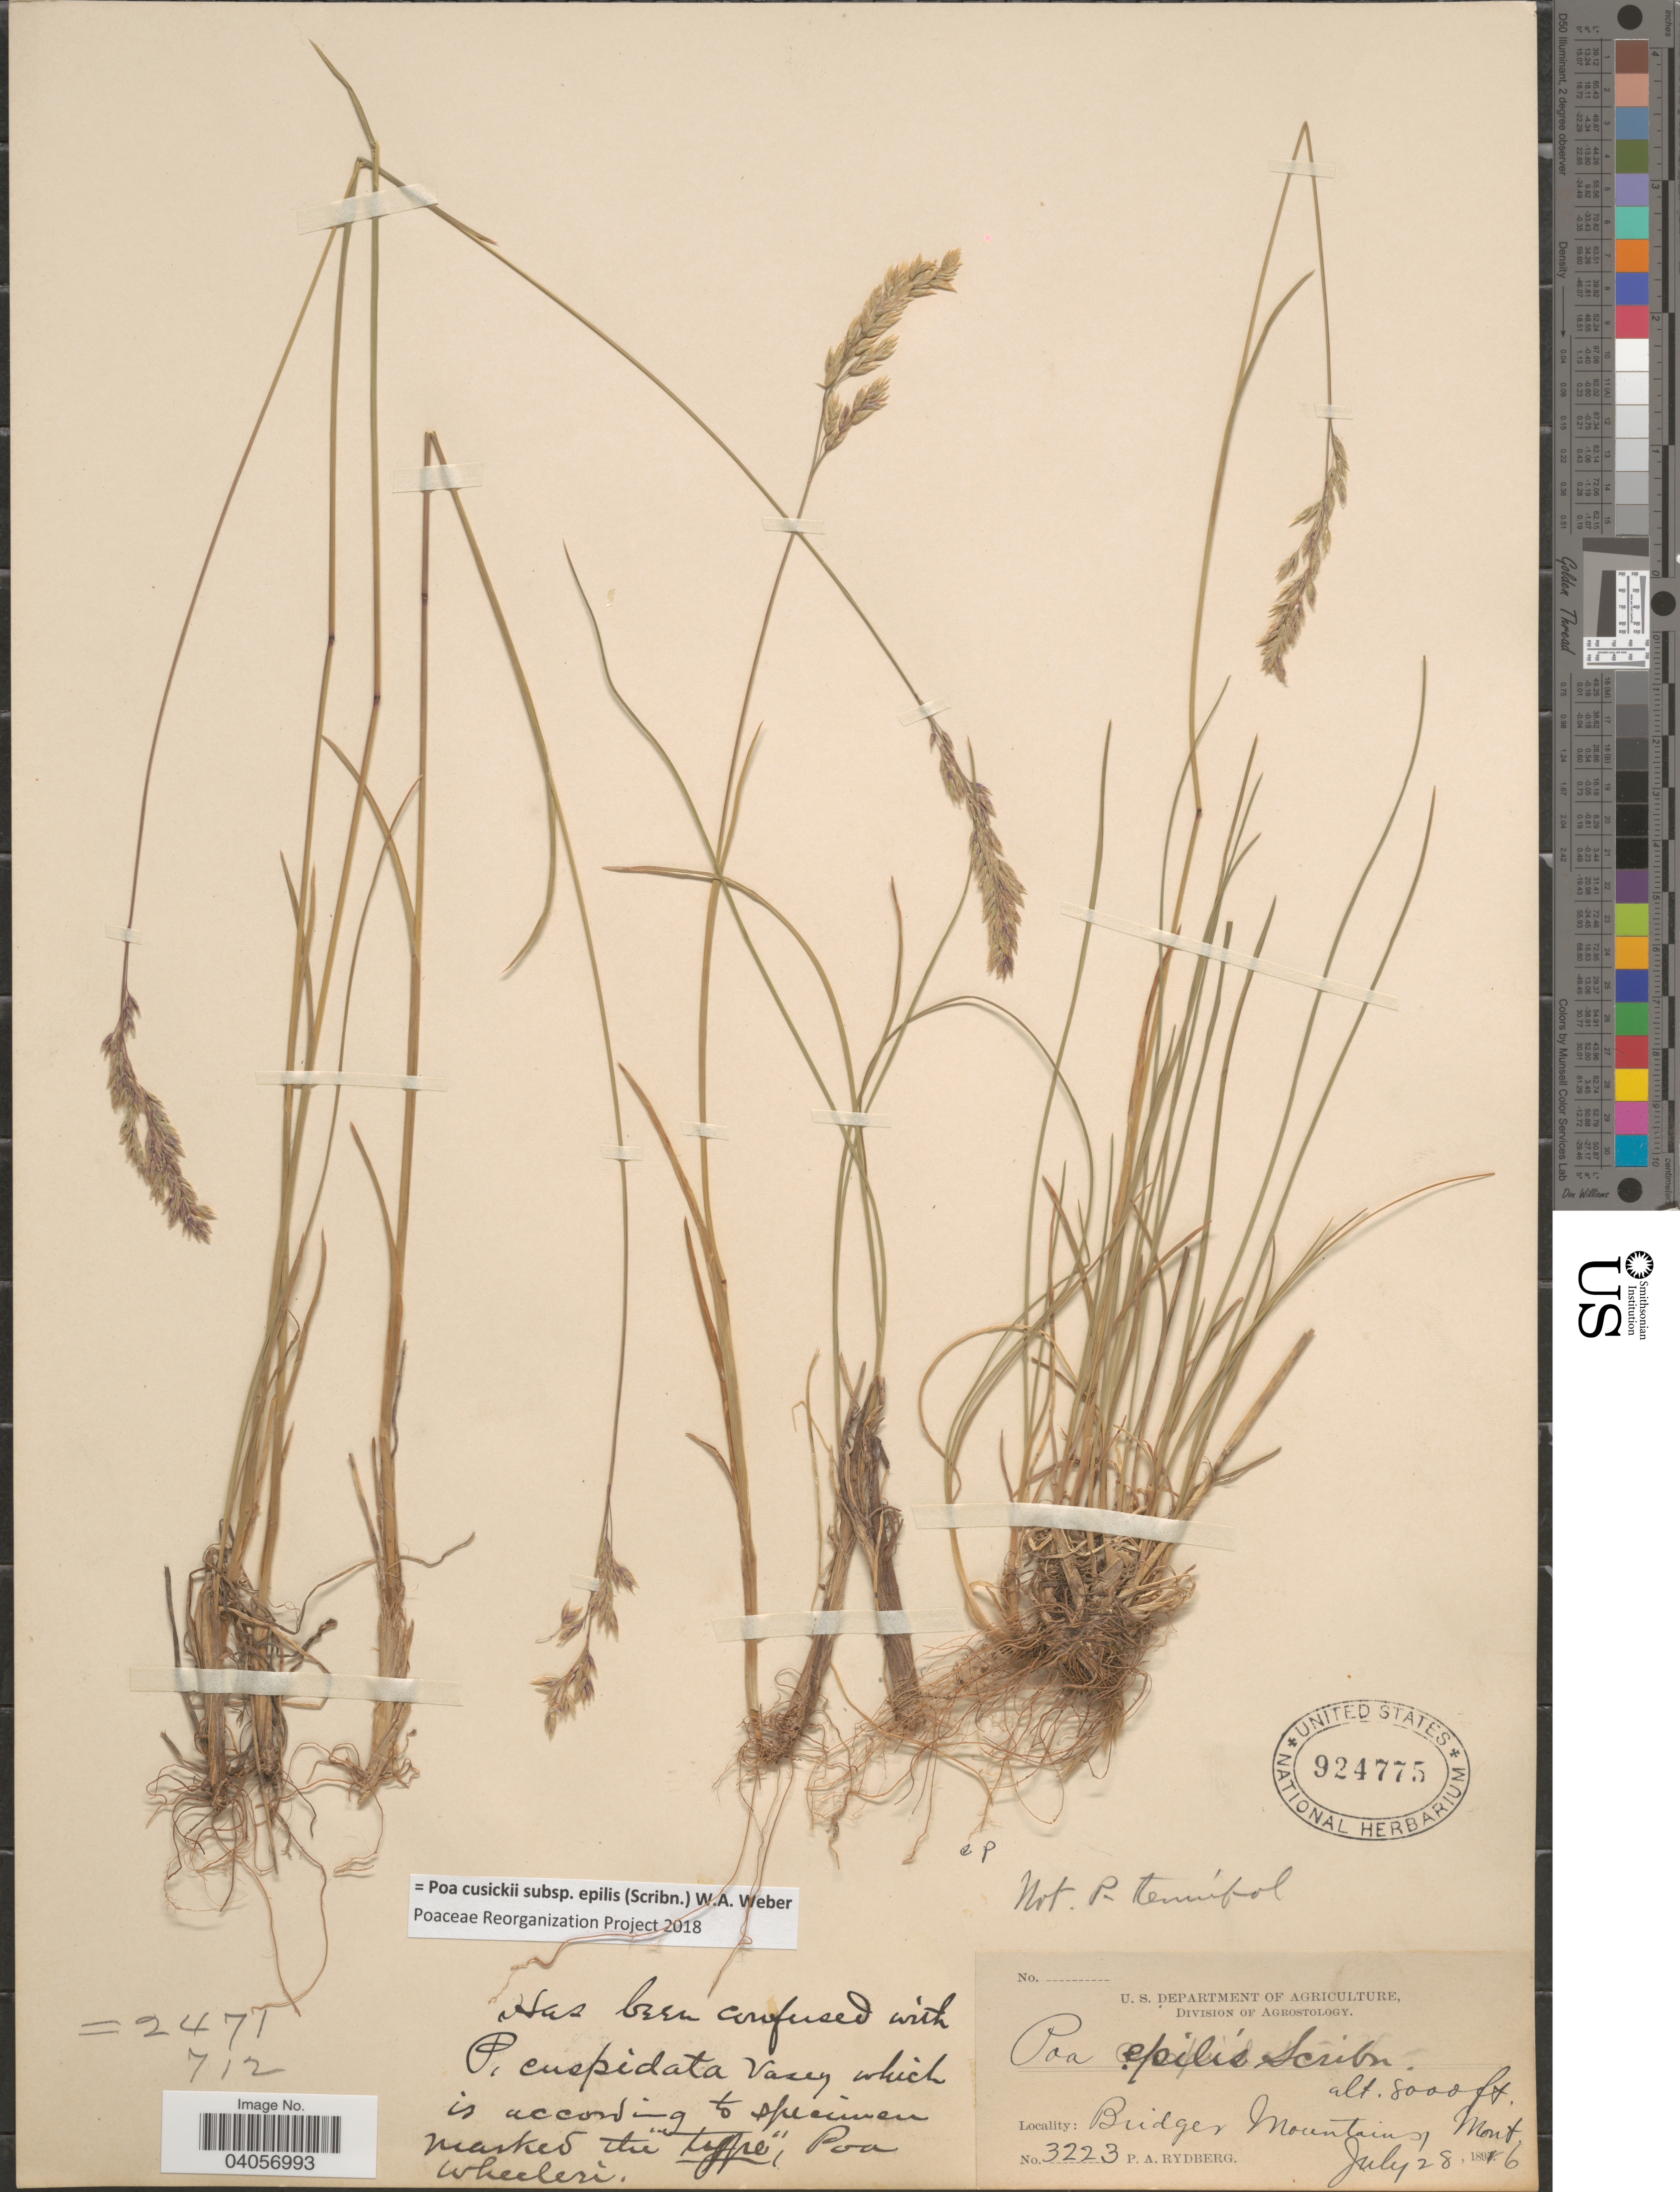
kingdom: Plantae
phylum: Tracheophyta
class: Liliopsida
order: Poales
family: Poaceae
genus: Poa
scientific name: Poa cusickii subsp. epilis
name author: (Scribn.) W.A. Weber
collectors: P. A. Rydberg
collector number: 3223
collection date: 1896-07-28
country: United States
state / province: Montana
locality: Bridger Mountains.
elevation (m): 2438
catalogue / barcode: US 924775